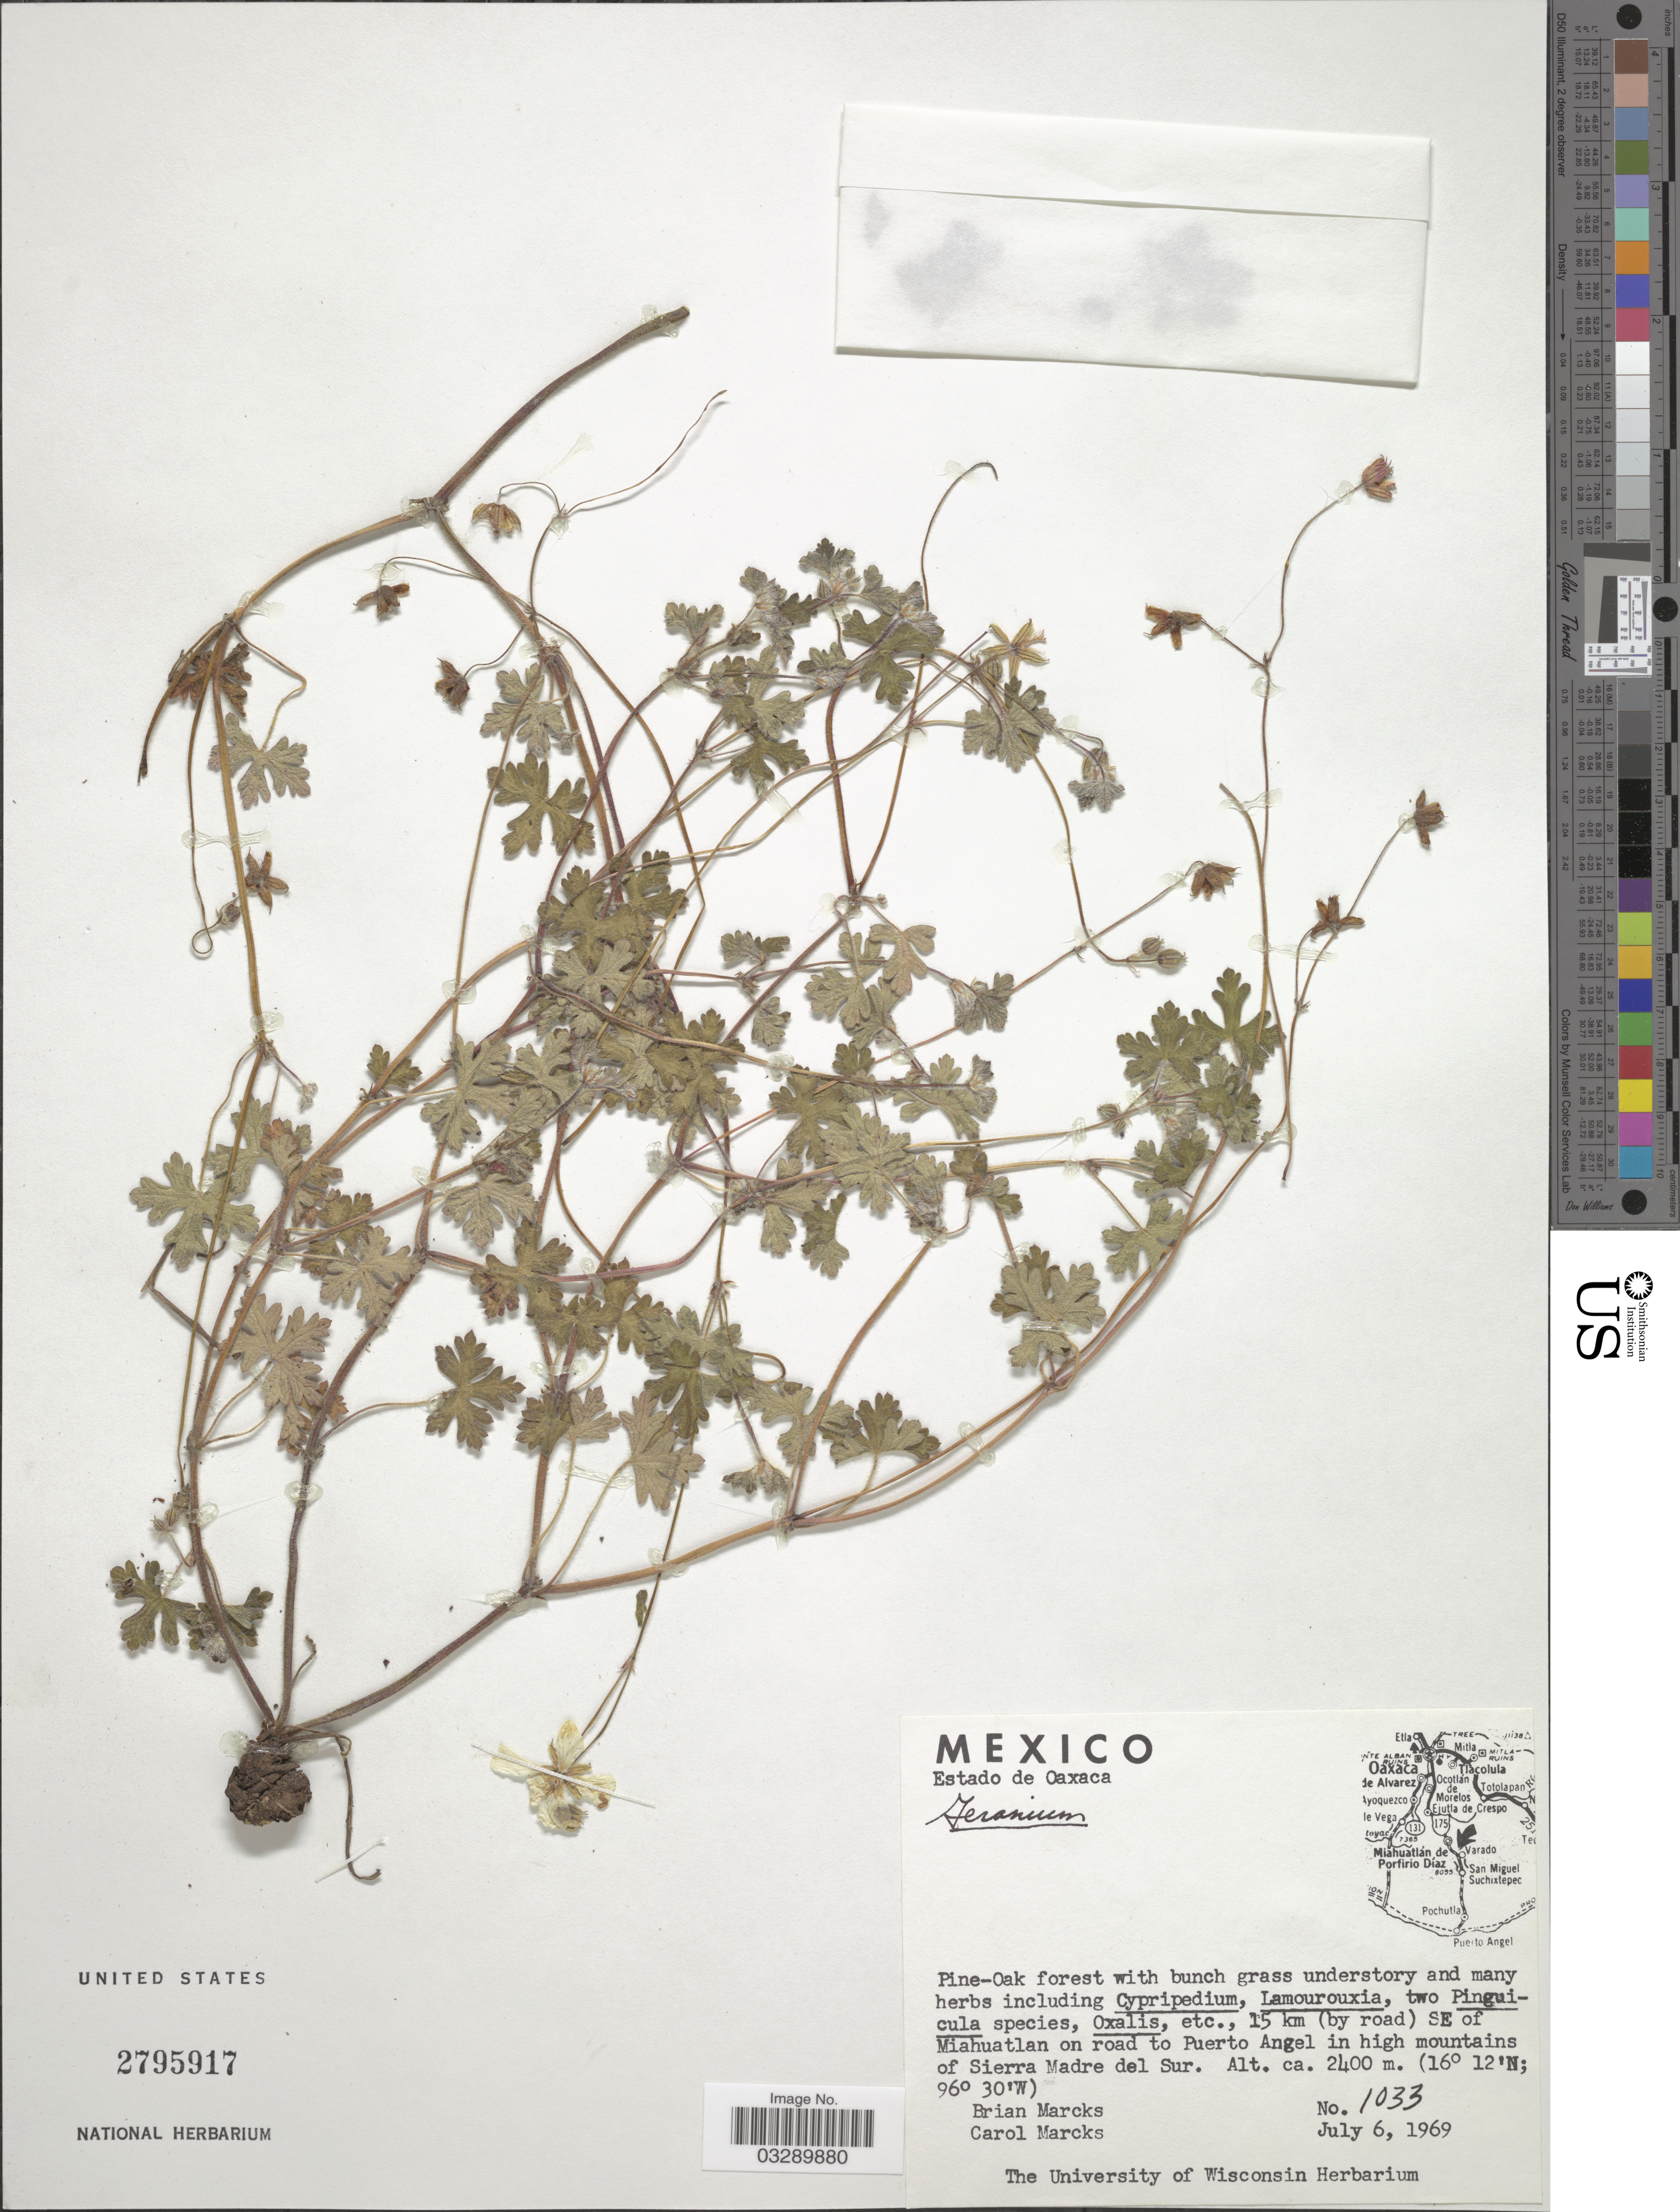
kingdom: Plantae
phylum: Tracheophyta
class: Magnoliopsida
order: Geraniales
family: Geraniaceae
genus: Geranium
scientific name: Geranium sp.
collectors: B. Marcks & Marcks, C.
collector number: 1033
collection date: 1969-07-06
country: Mexico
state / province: Oaxaca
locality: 15 km (by road) SE of Miahutlan on road to Puerto Angel in high mountains of Sierra Madre del Sur.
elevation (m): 2400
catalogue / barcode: US 2795917